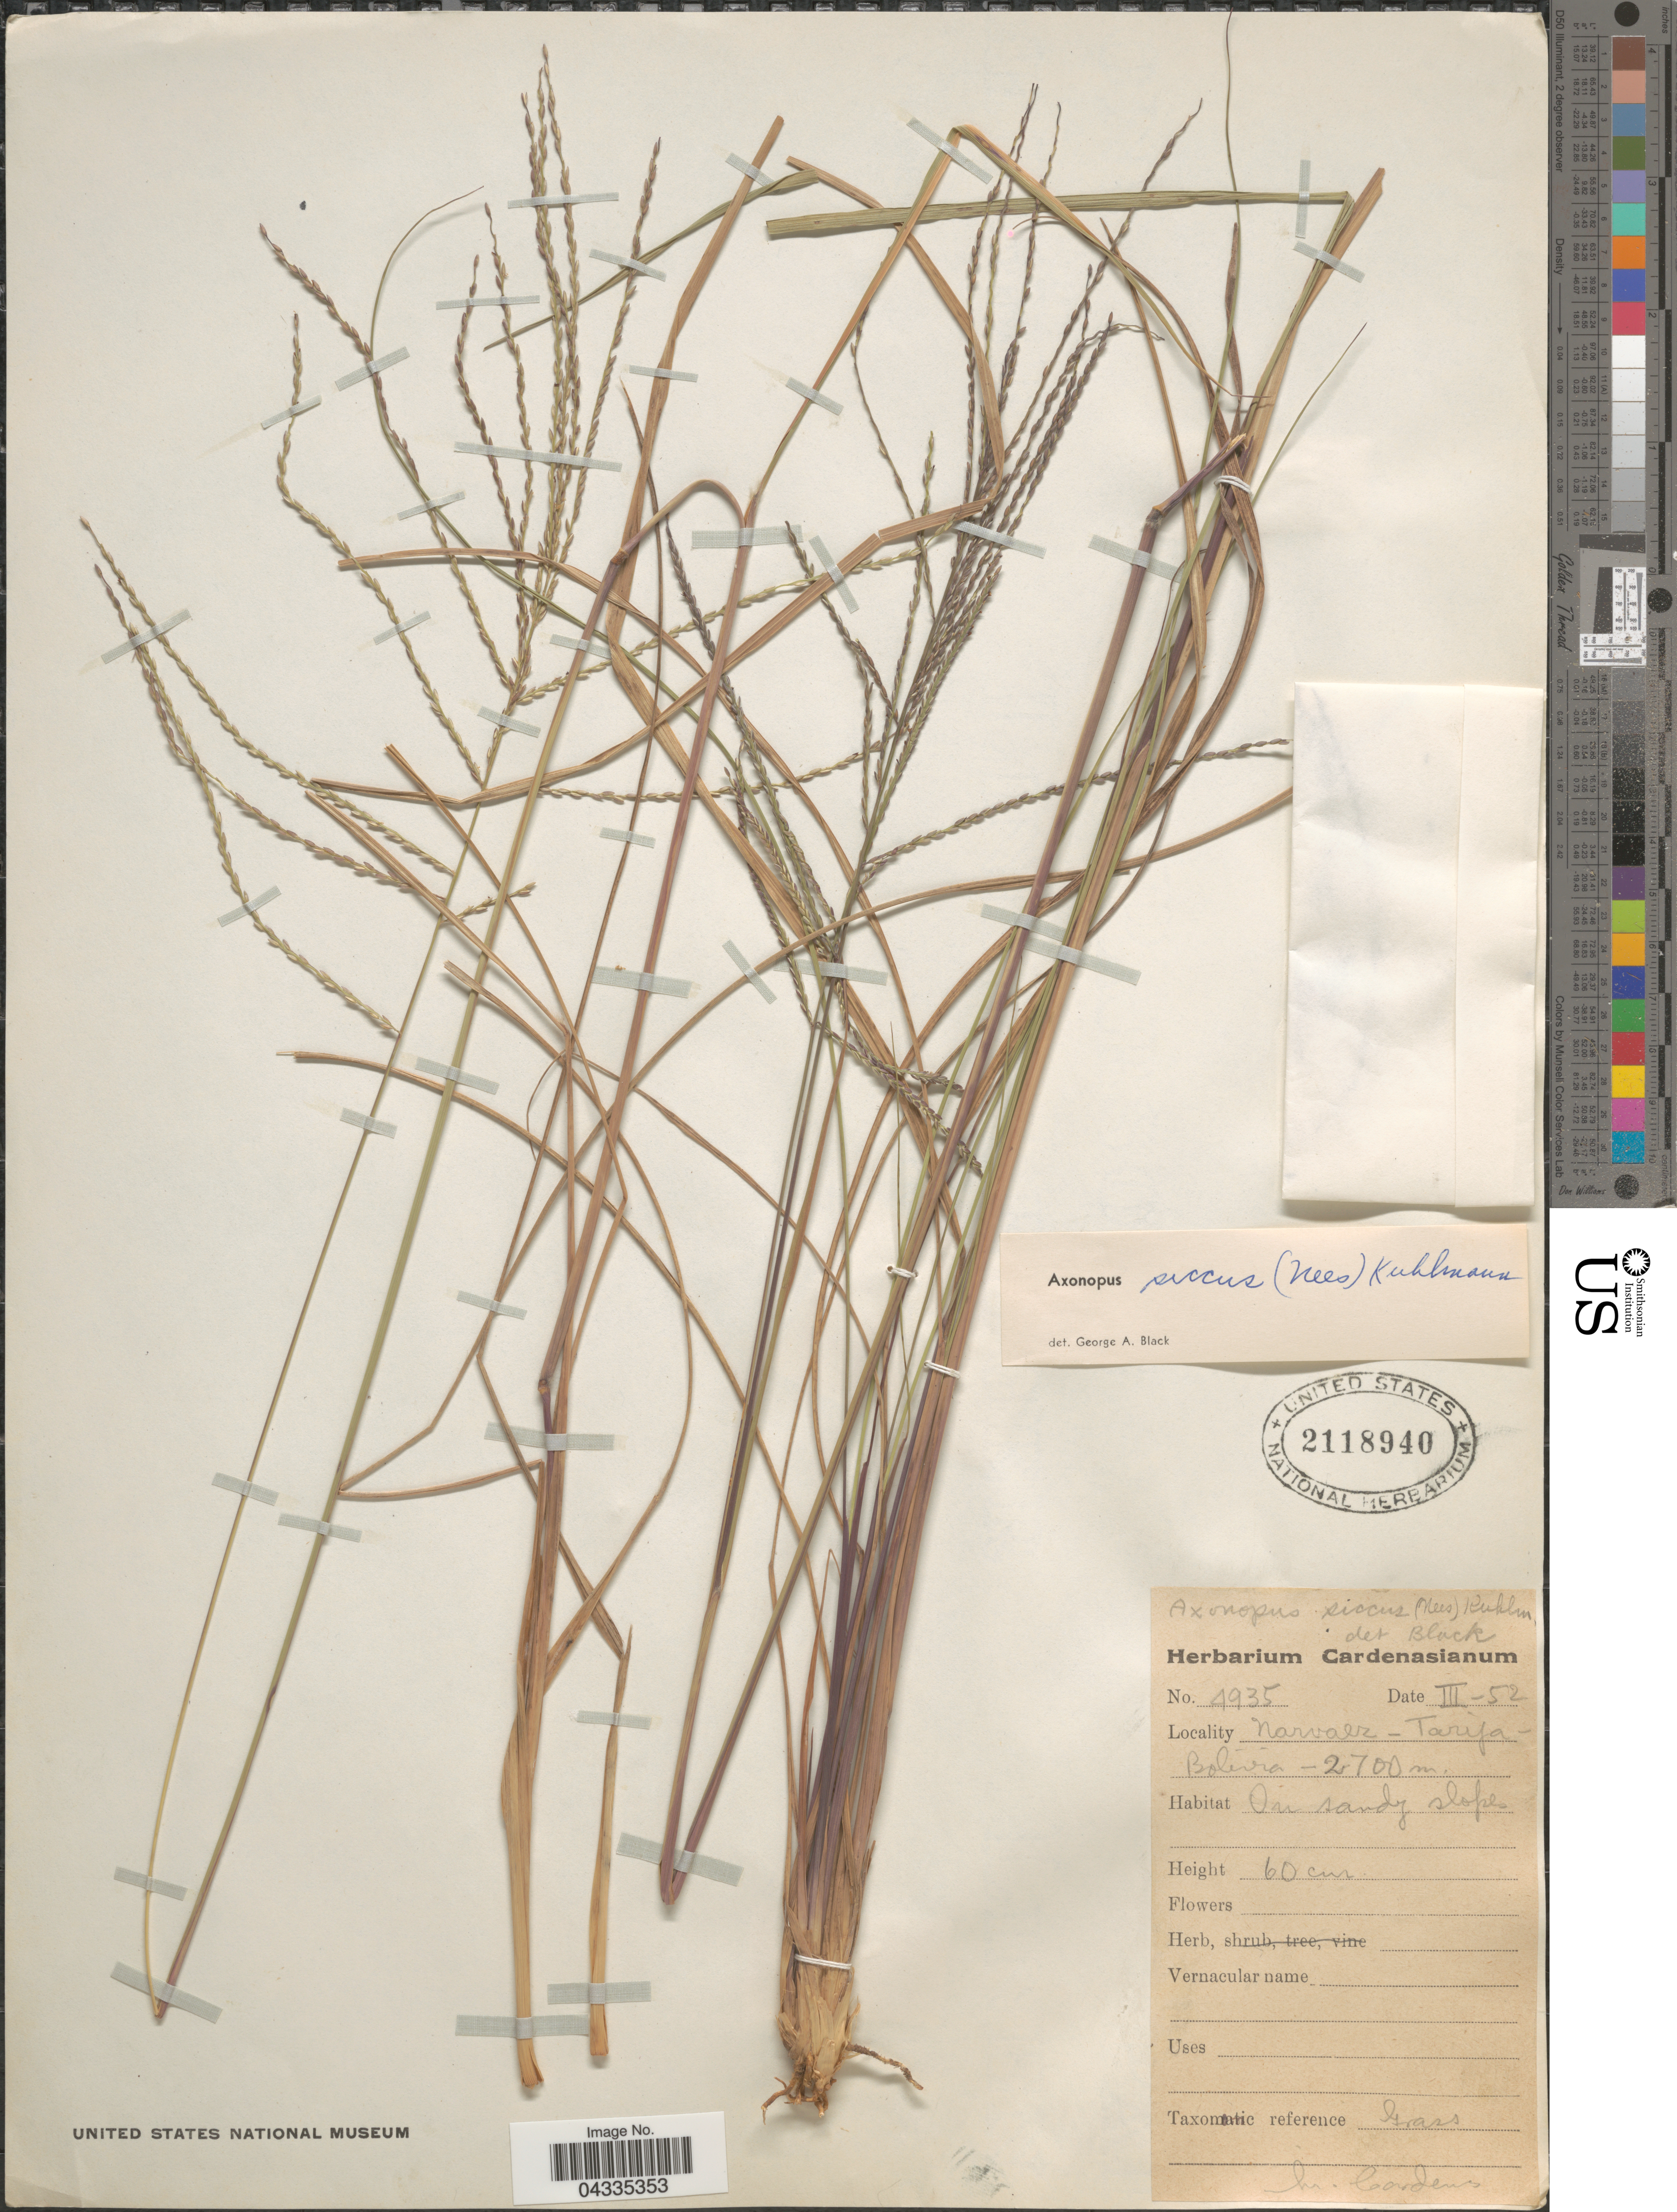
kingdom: Plantae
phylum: Tracheophyta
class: Liliopsida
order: Poales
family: Poaceae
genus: Axonopus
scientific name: Axonopus siccus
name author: (Nees) Kuhlm.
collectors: M. Cárdenas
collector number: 4935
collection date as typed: Transcribed d/m/y: /3/52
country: Bolivia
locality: Narvaez-Tarifa. On sandy slopes.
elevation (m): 2700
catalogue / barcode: US 2118940